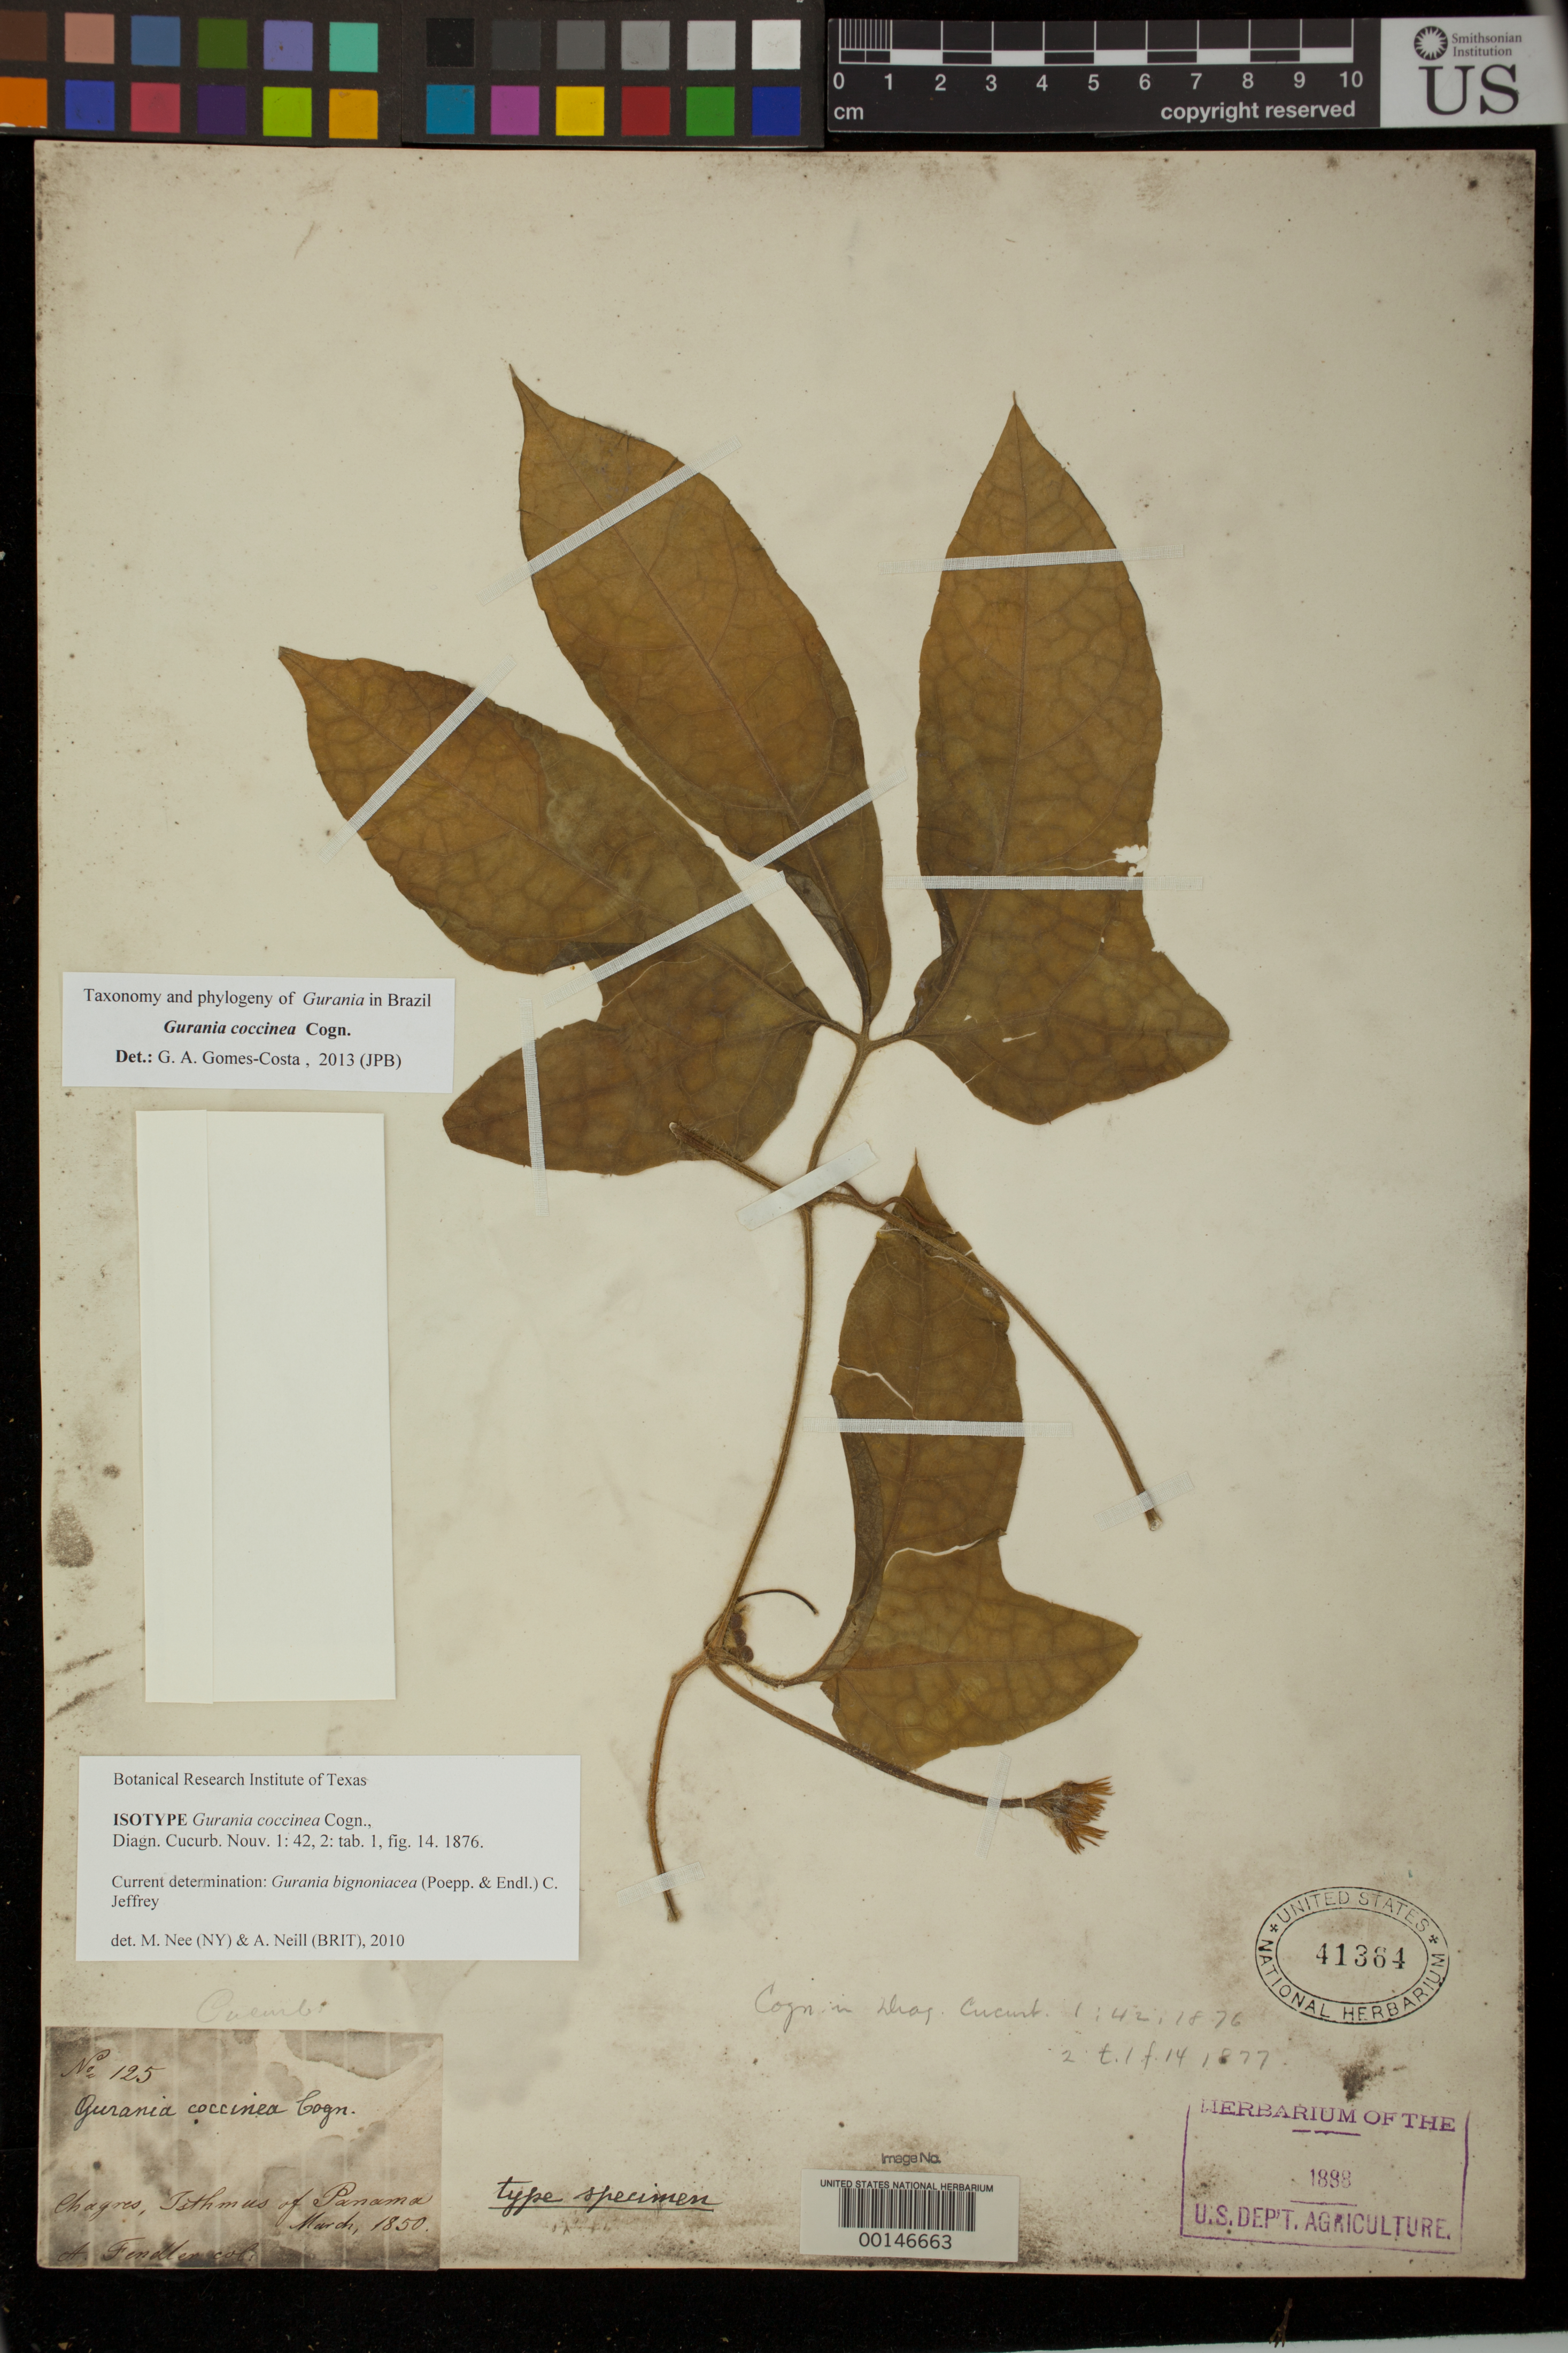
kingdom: Plantae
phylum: Tracheophyta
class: Magnoliopsida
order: Cucurbitales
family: Cucurbitaceae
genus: Gurania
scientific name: Gurania coccinea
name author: Cogn.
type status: Isotype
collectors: A. Fendler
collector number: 125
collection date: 1850-03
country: Panama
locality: Chagres, Isthmus of Panama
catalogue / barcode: US 41364